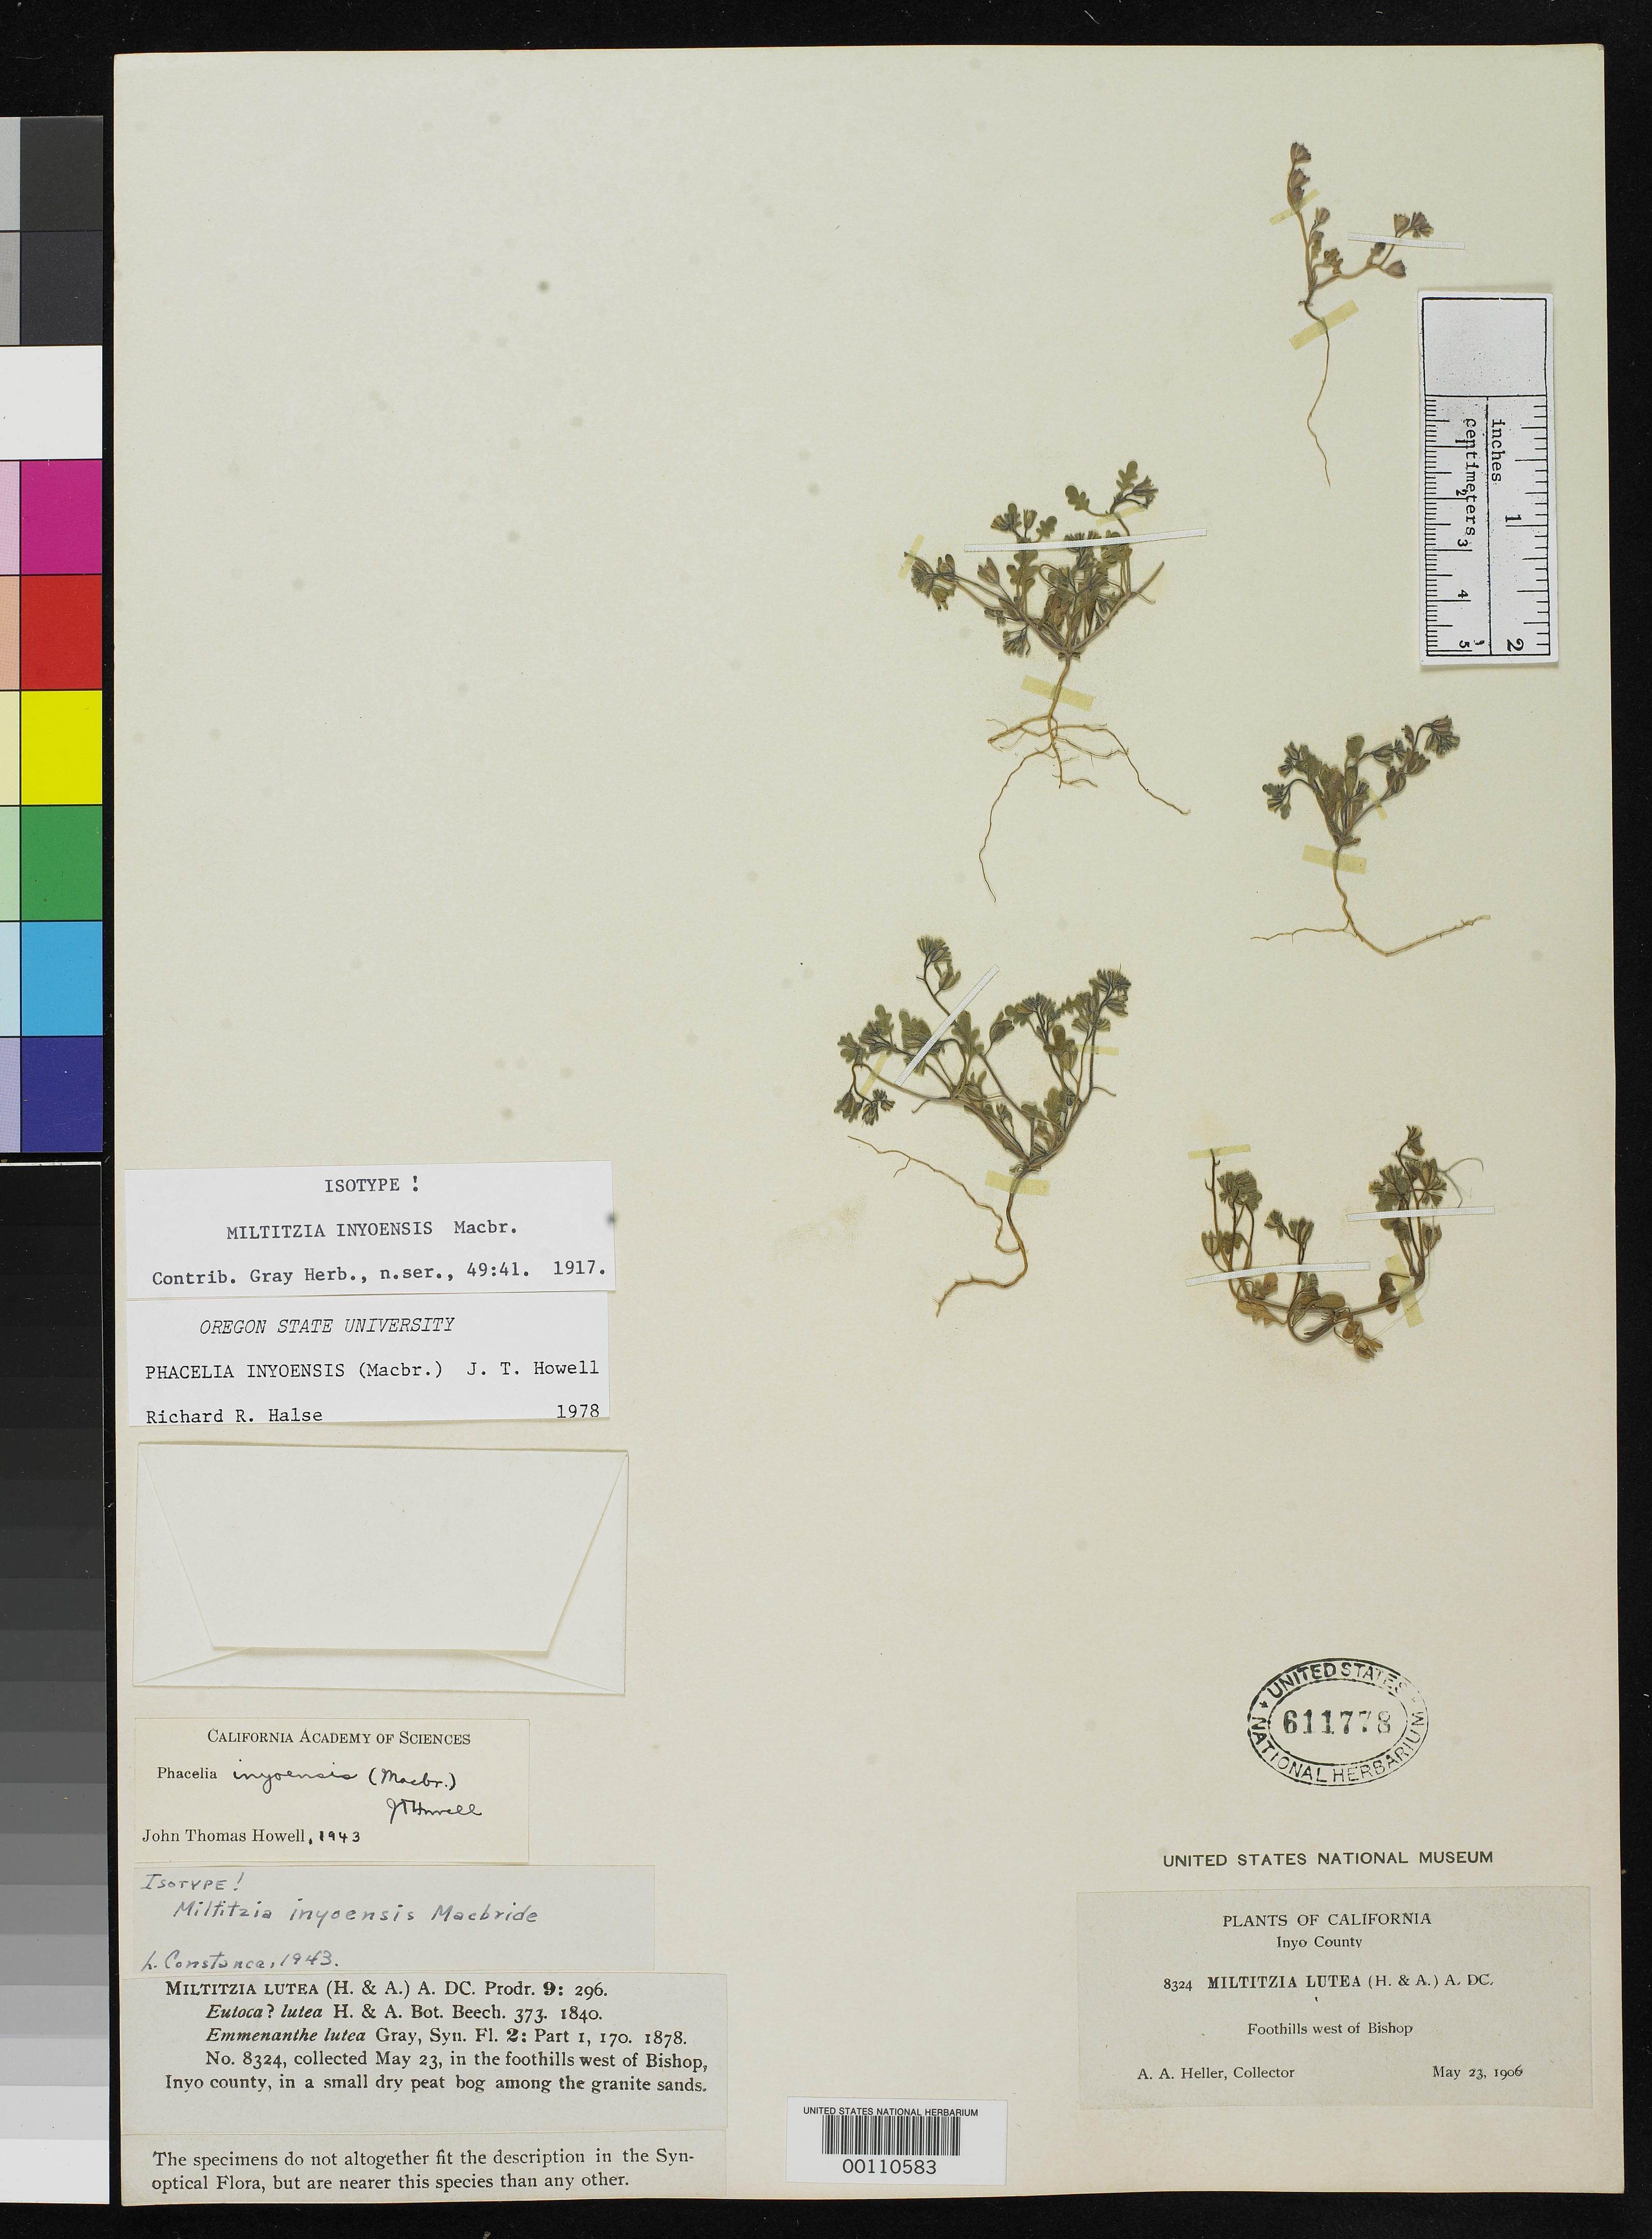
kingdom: Plantae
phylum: Tracheophyta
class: Magnoliopsida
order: Boraginales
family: Hydrophyllaceae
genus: Miltitzia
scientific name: Miltitzia inyoensis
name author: J.F. Macbr.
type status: Isotype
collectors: A. A. Heller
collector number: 8324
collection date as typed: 23 May 1906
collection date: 1906-05-23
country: United States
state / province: California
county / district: Inyo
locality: West of Bishop.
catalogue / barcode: US 611778